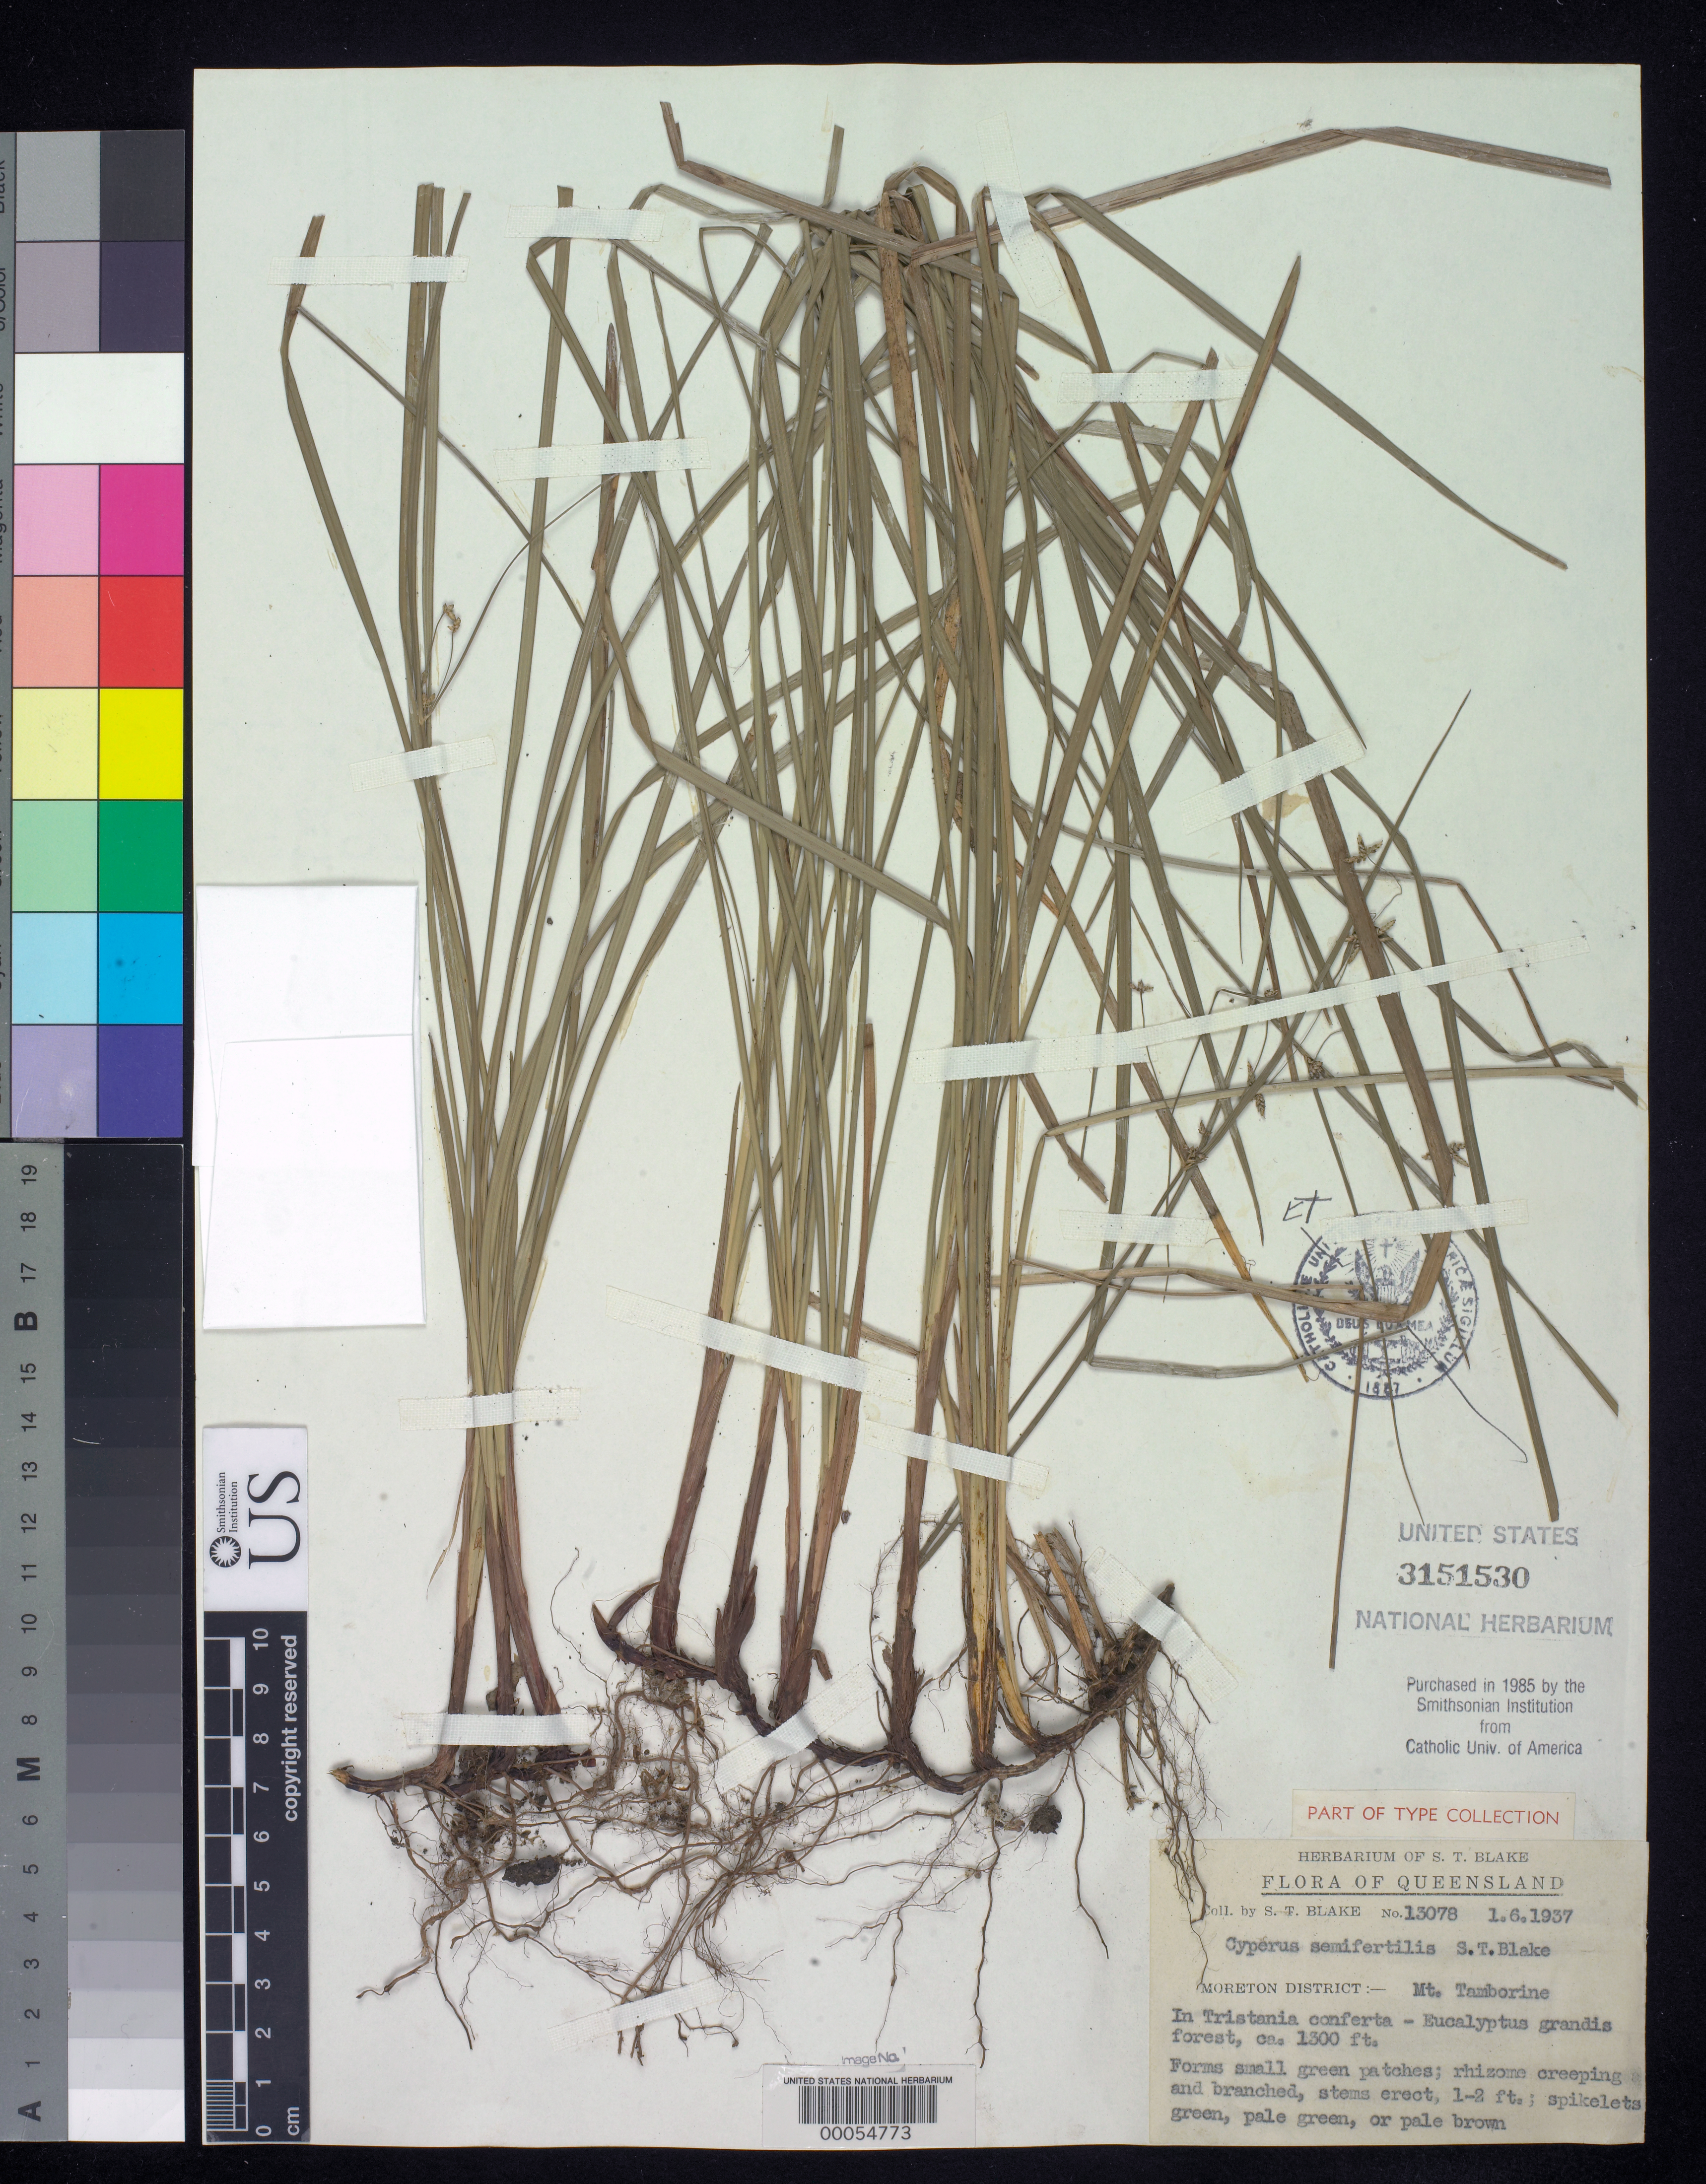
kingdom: Plantae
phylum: Tracheophyta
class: Liliopsida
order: Poales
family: Cyperaceae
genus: Cyperus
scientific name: Cyperus semifertilis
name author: S.T. Blake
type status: Isotype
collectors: S. T. Blake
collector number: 13078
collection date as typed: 01 Jun 1937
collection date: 1937-06-01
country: Australia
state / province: Queensland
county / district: Moreton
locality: Mount Tamborine, in Tristania conferta - Eucalyptus grandis forest.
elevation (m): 396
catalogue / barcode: US 3151530-2